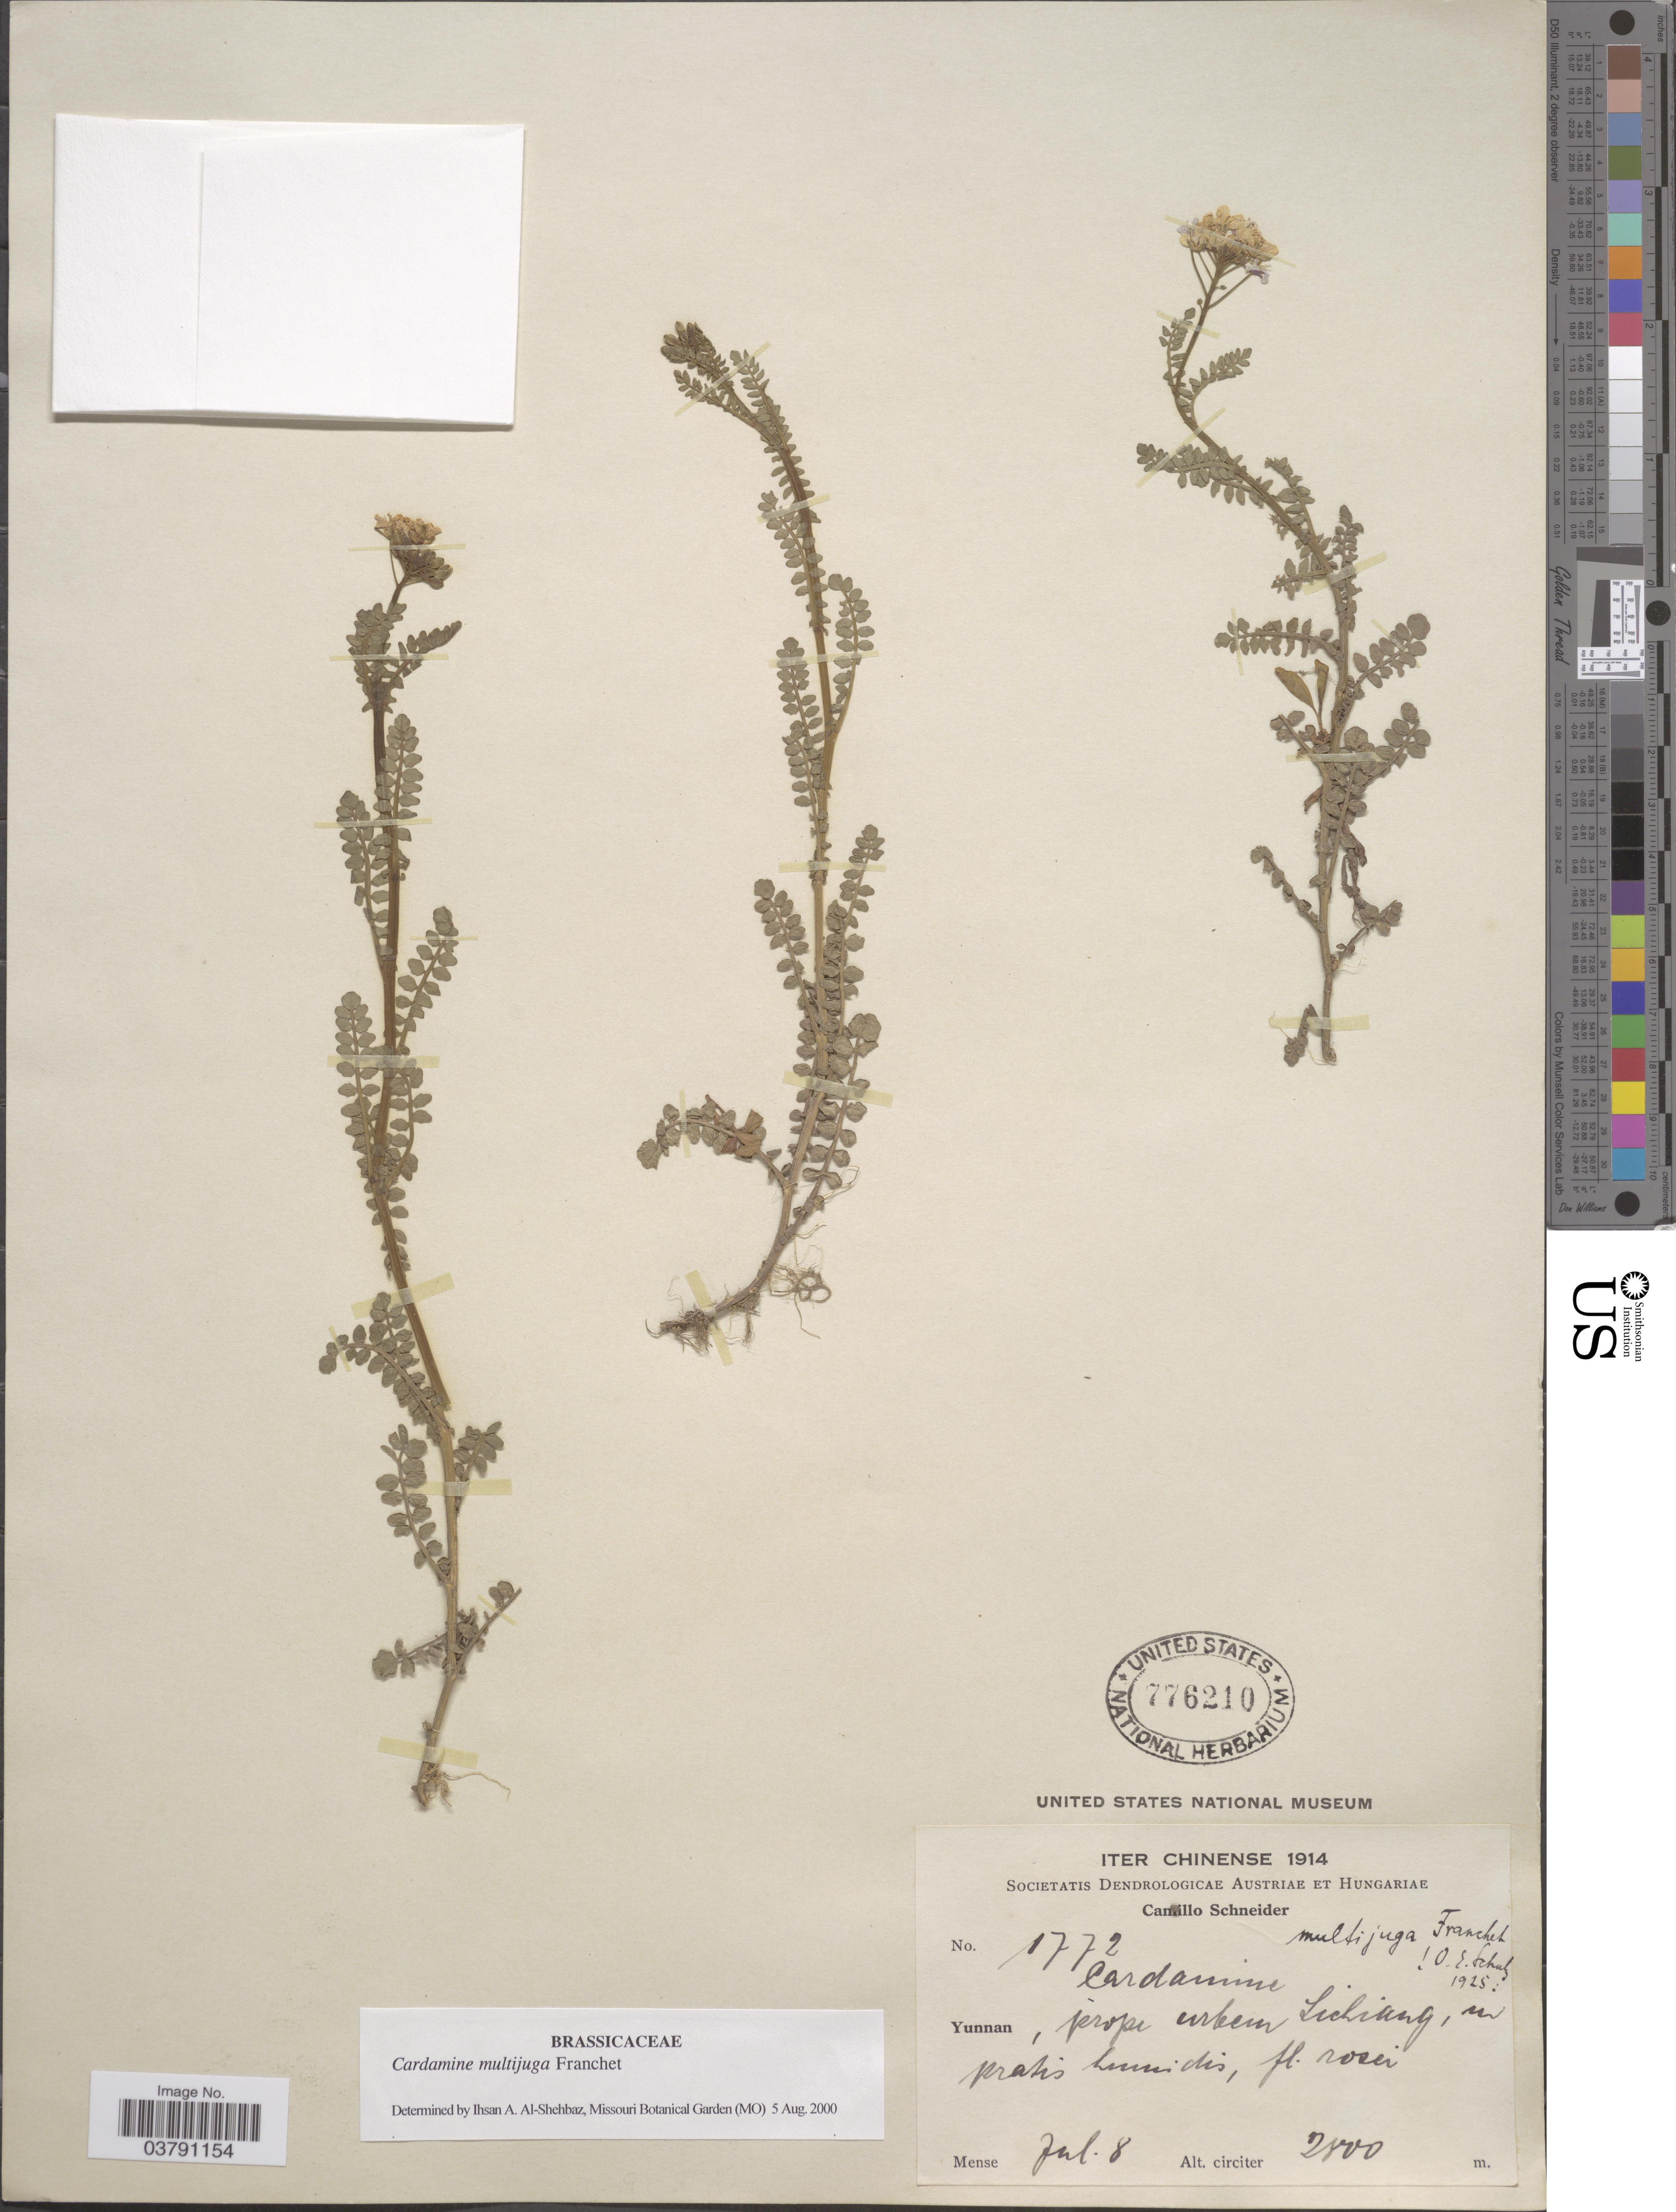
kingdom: Plantae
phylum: Tracheophyta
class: Magnoliopsida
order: Brassicales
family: Brassicaceae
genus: Cardamine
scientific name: Cardamine multijuga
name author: Franch.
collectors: C. K. Schneider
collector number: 1772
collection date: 1914-07-08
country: China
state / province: Yunnan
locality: Prope urbem Lichiang, in pratis humidis.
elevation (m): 2800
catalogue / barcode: US 776210